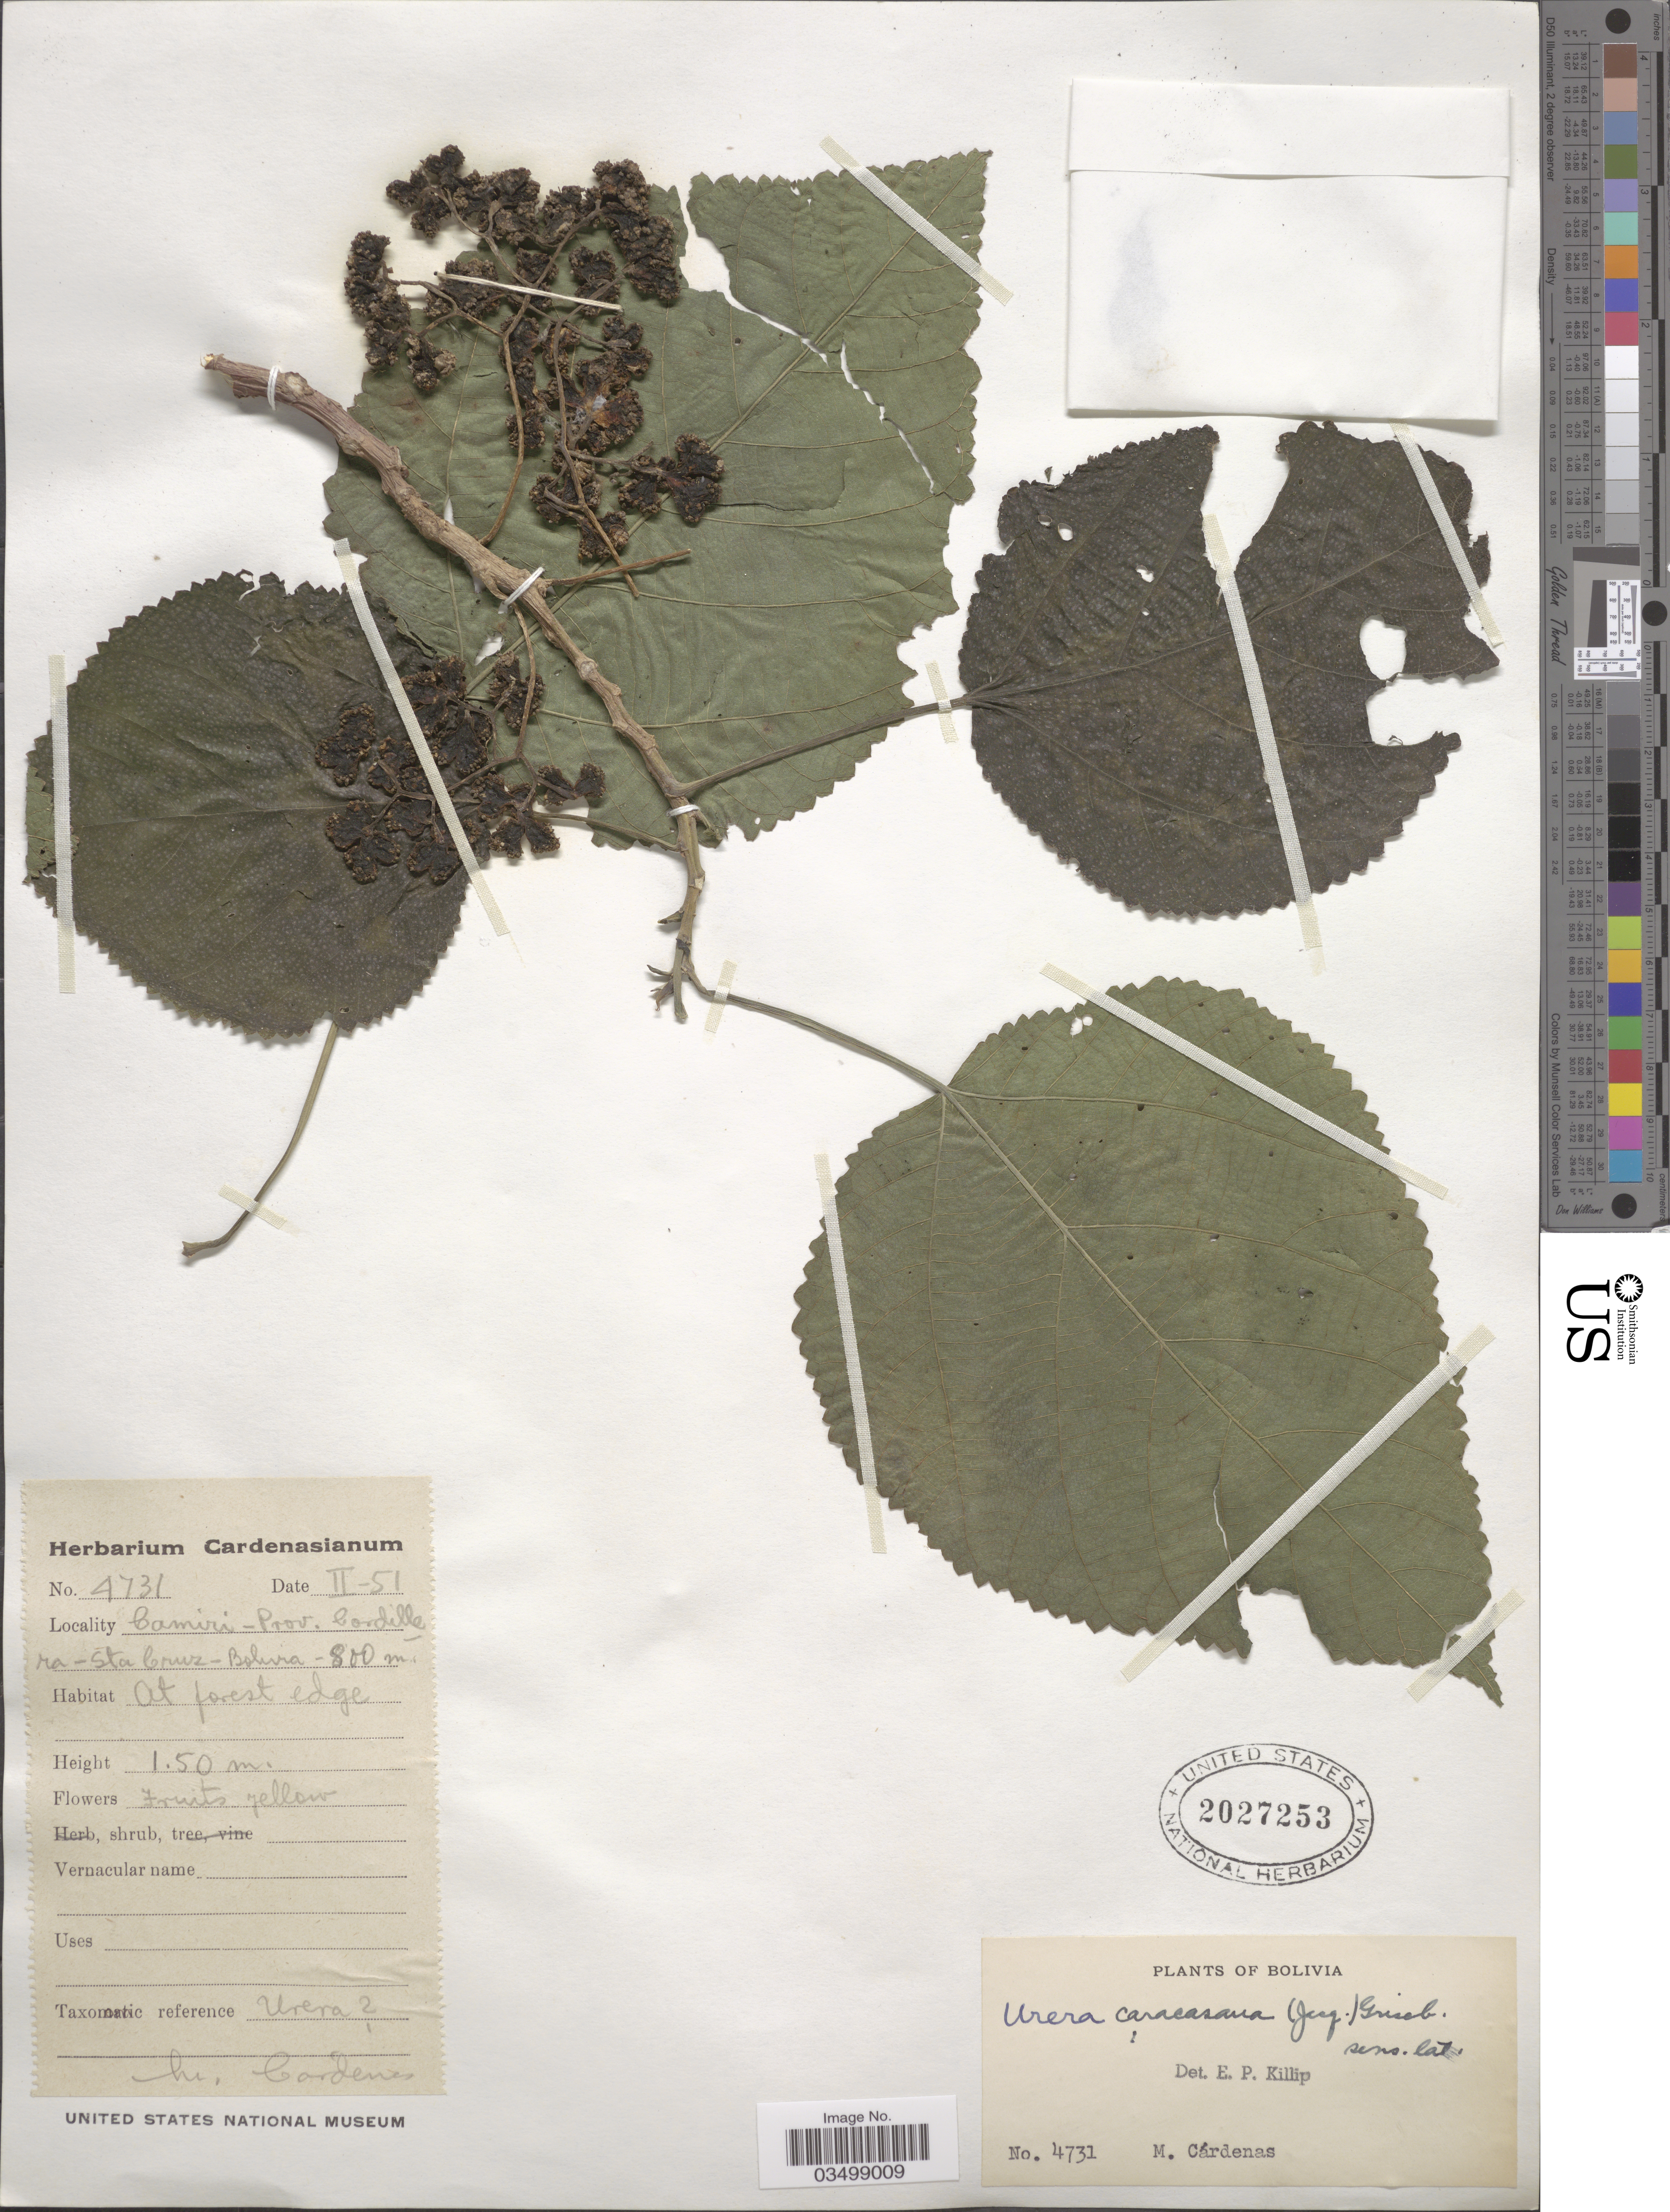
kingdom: Plantae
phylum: Tracheophyta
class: Magnoliopsida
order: Rosales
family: Urticaceae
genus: Urera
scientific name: Urera caracasana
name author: (Jacq.) Gaudich. ex Griseb.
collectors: M. Cárdenas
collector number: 4731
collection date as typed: Transcribed d/m/y: /2/51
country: Bolivia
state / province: Santa Cruz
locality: Camiri-Prov. Cordillera.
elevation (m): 800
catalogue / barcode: US 2027253